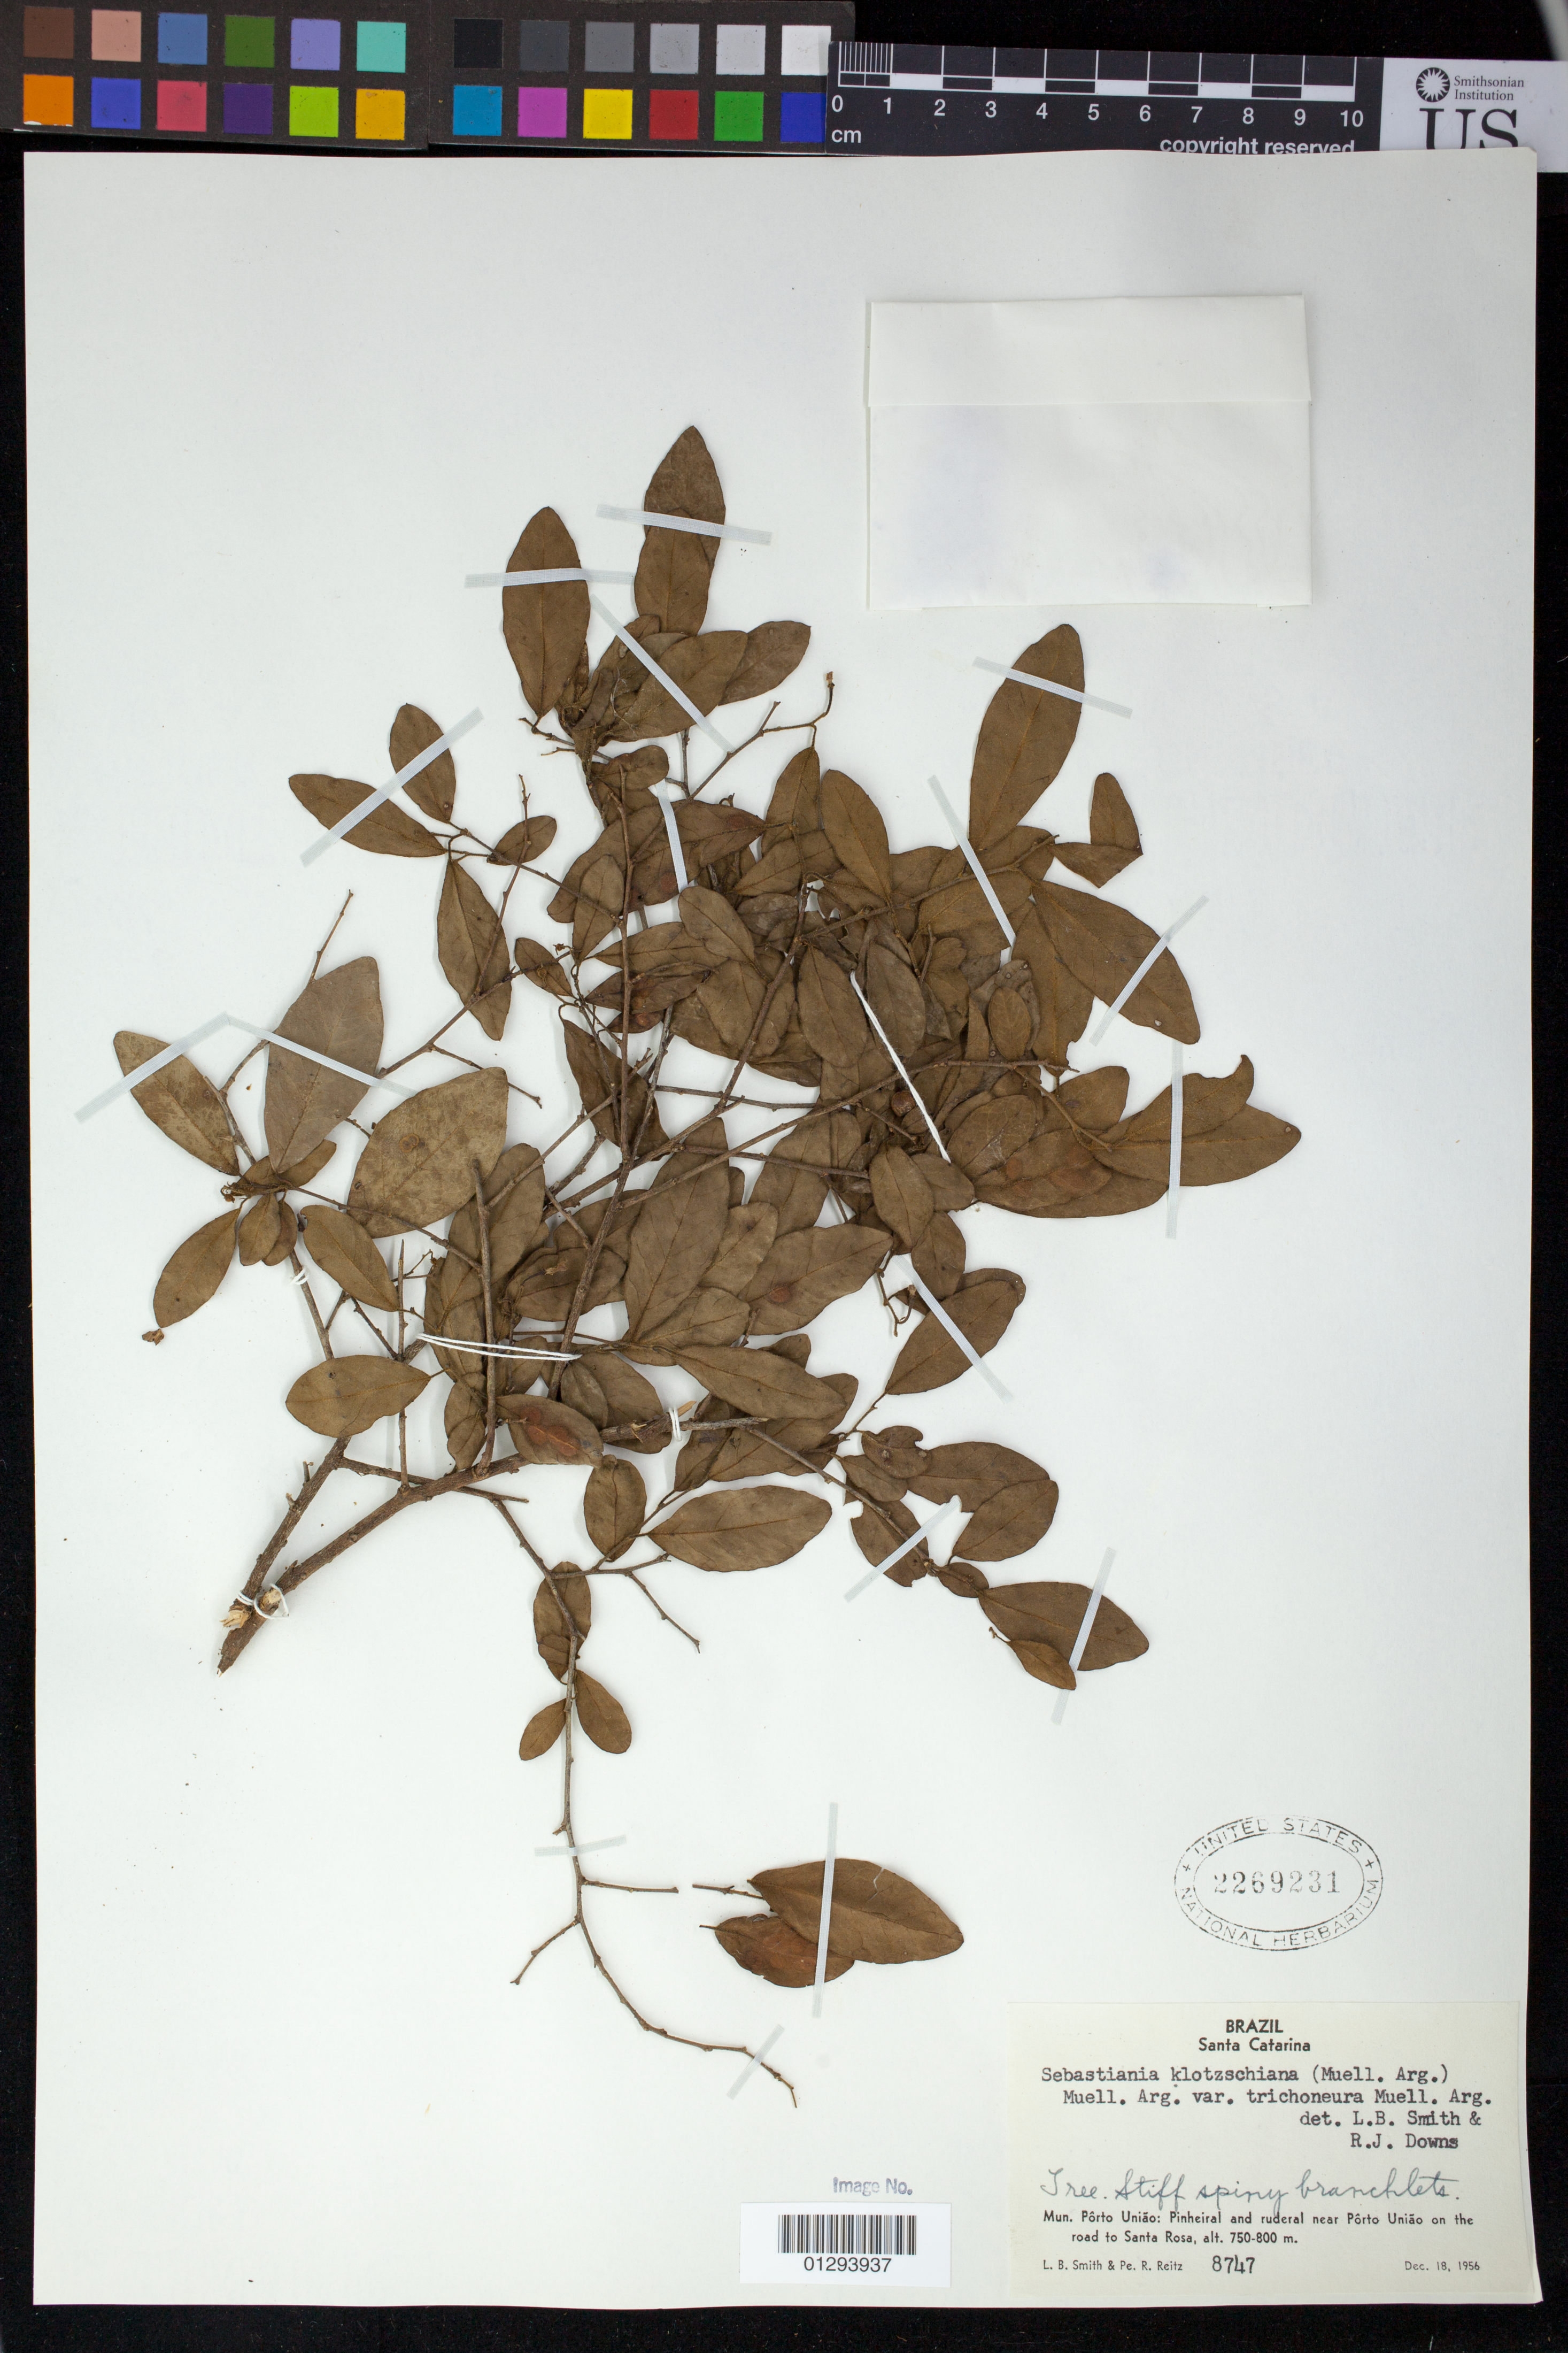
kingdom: Plantae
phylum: Tracheophyta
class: Magnoliopsida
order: Malpighiales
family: Euphorbiaceae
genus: Sebastiania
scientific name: Sebastiania commersoniana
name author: (Baill.) L.B. Sm. & Downs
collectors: L. Smith & R. Reitz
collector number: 8747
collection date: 1956-12-18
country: Brazil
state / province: Santa Catarina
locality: Mun. Porto Uniao: Pinheiral and ruderal near Porto Uniao on the road to Santa Rosa.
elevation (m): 750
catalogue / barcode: US 2269231